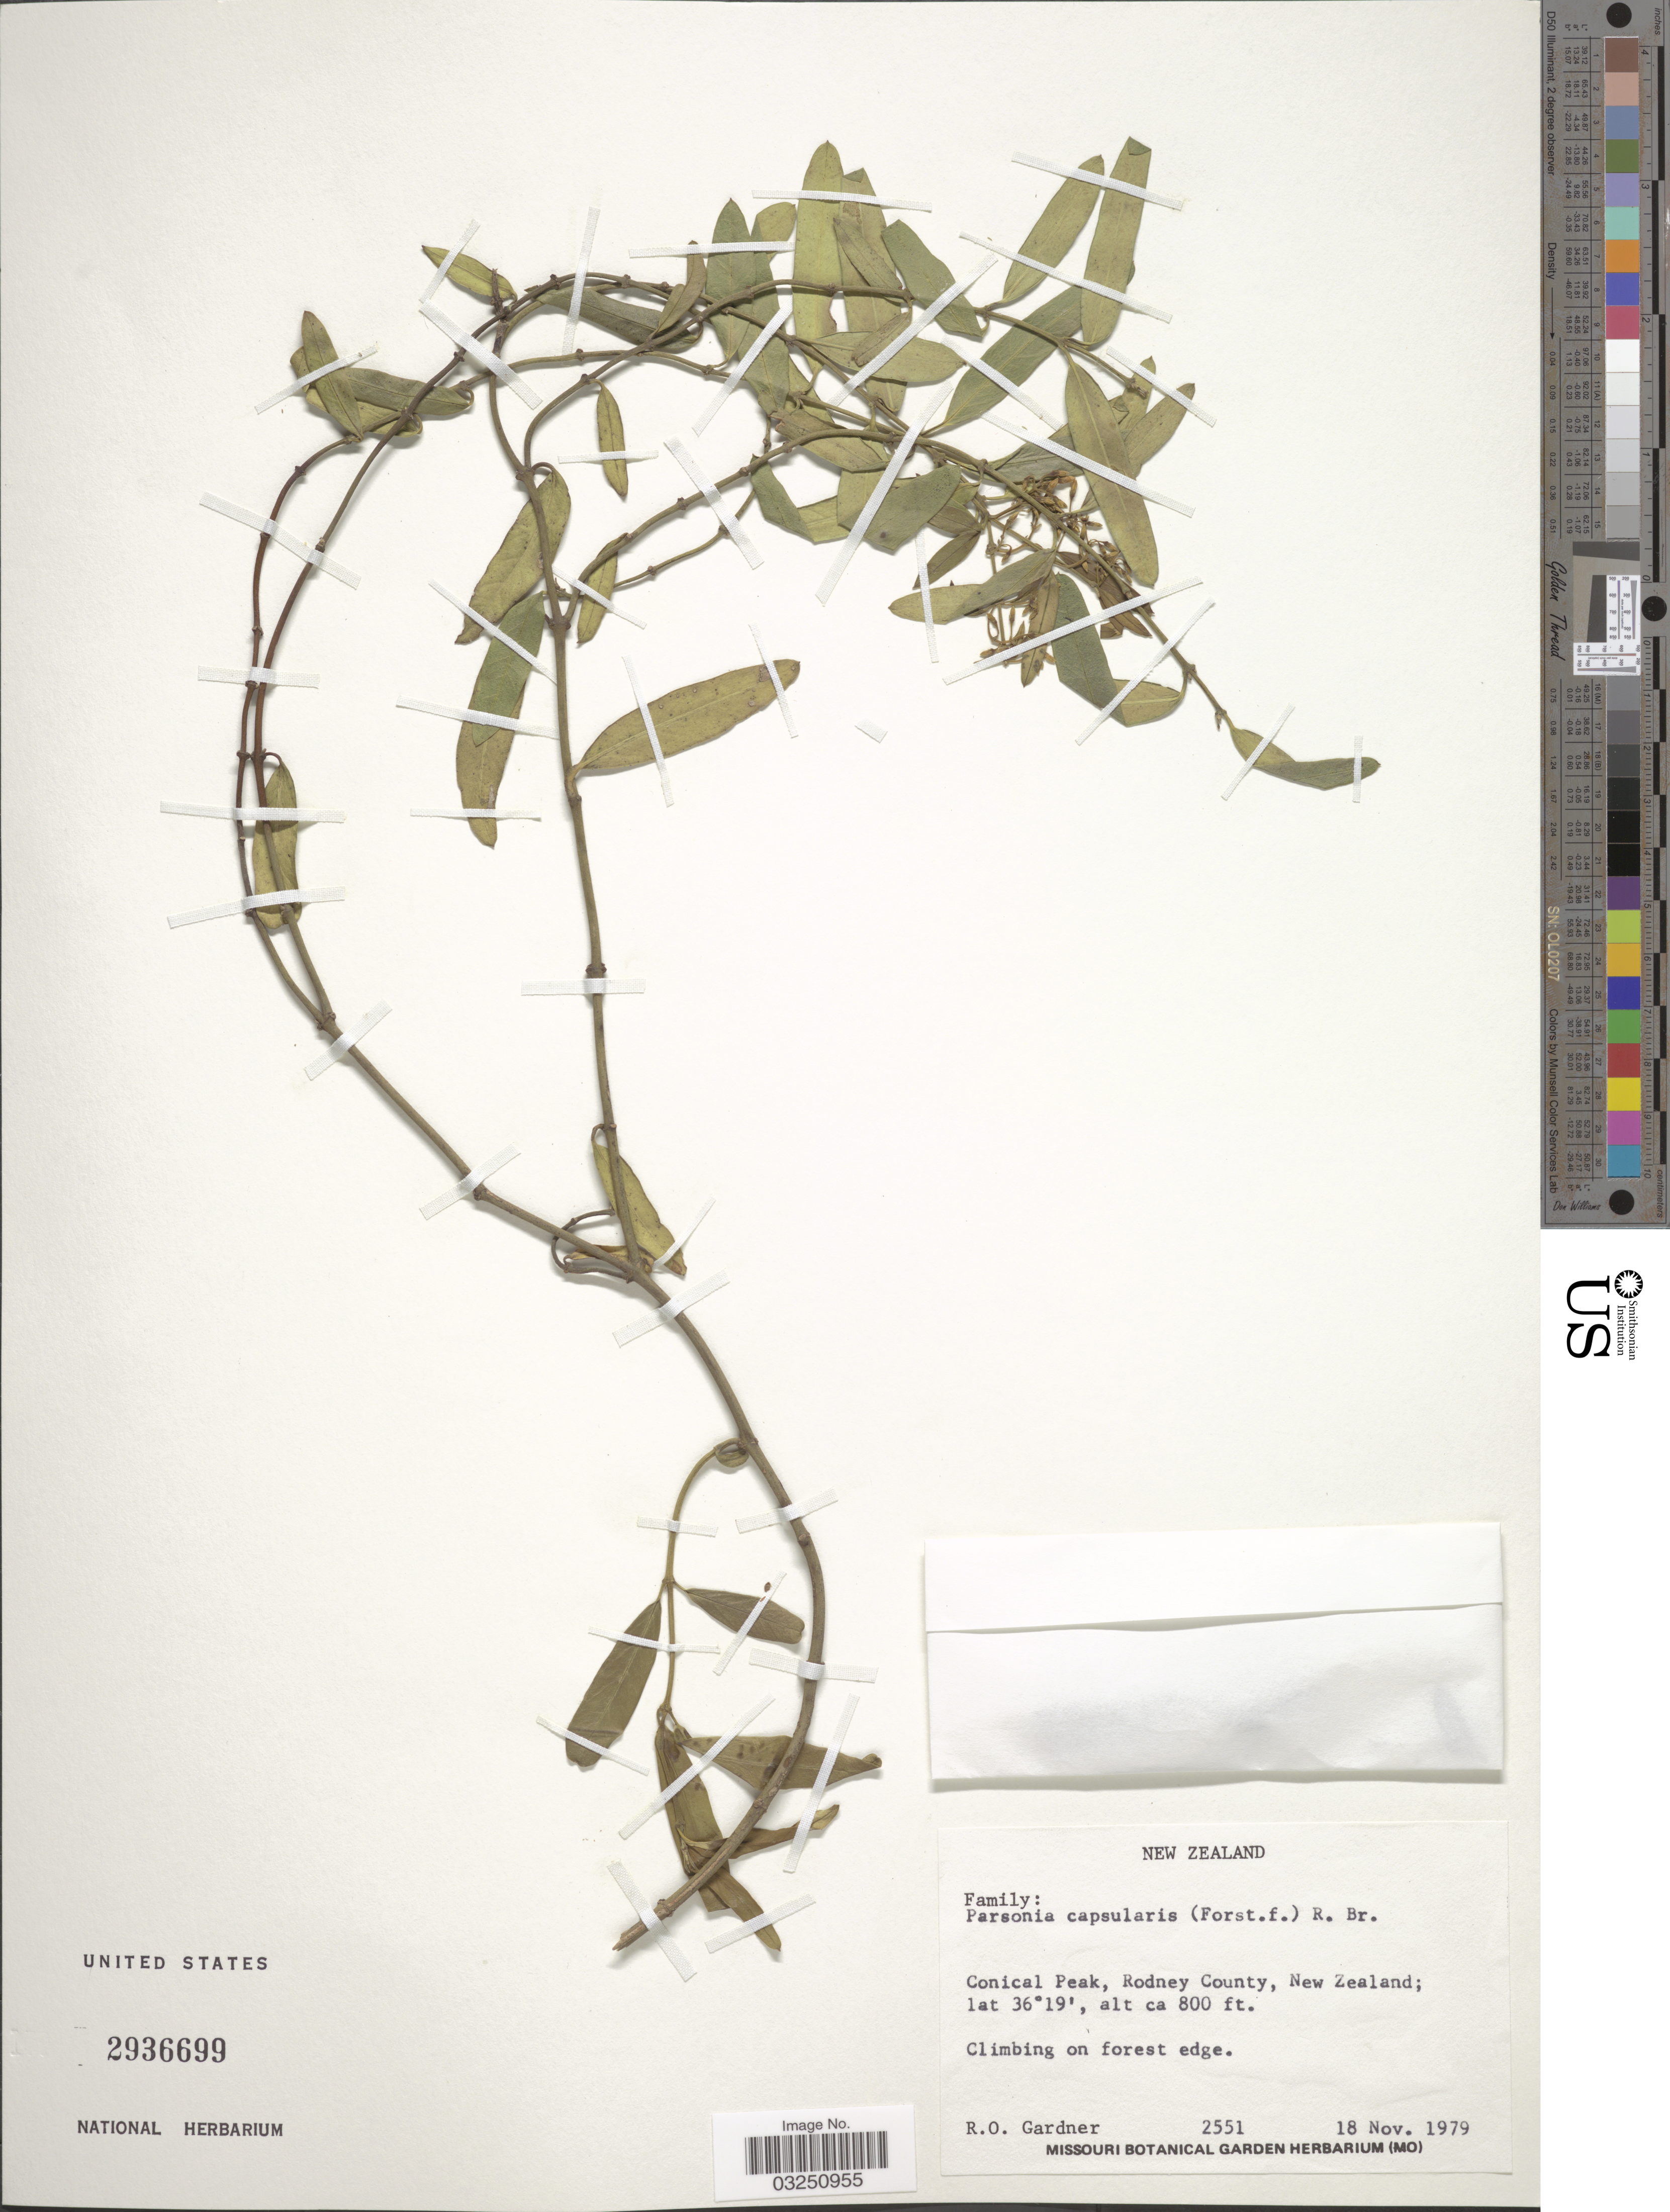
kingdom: Plantae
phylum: Tracheophyta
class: Magnoliopsida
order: Gentianales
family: Apocynaceae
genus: Parsonsia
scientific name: Parsonsia capsularis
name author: (G. Forst.) R. Br. ex Endl.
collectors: R. O. Gardner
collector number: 2551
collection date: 1979-11-18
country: New Zealand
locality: Conical Peak, Rodney County.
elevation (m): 244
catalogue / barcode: US 2936699